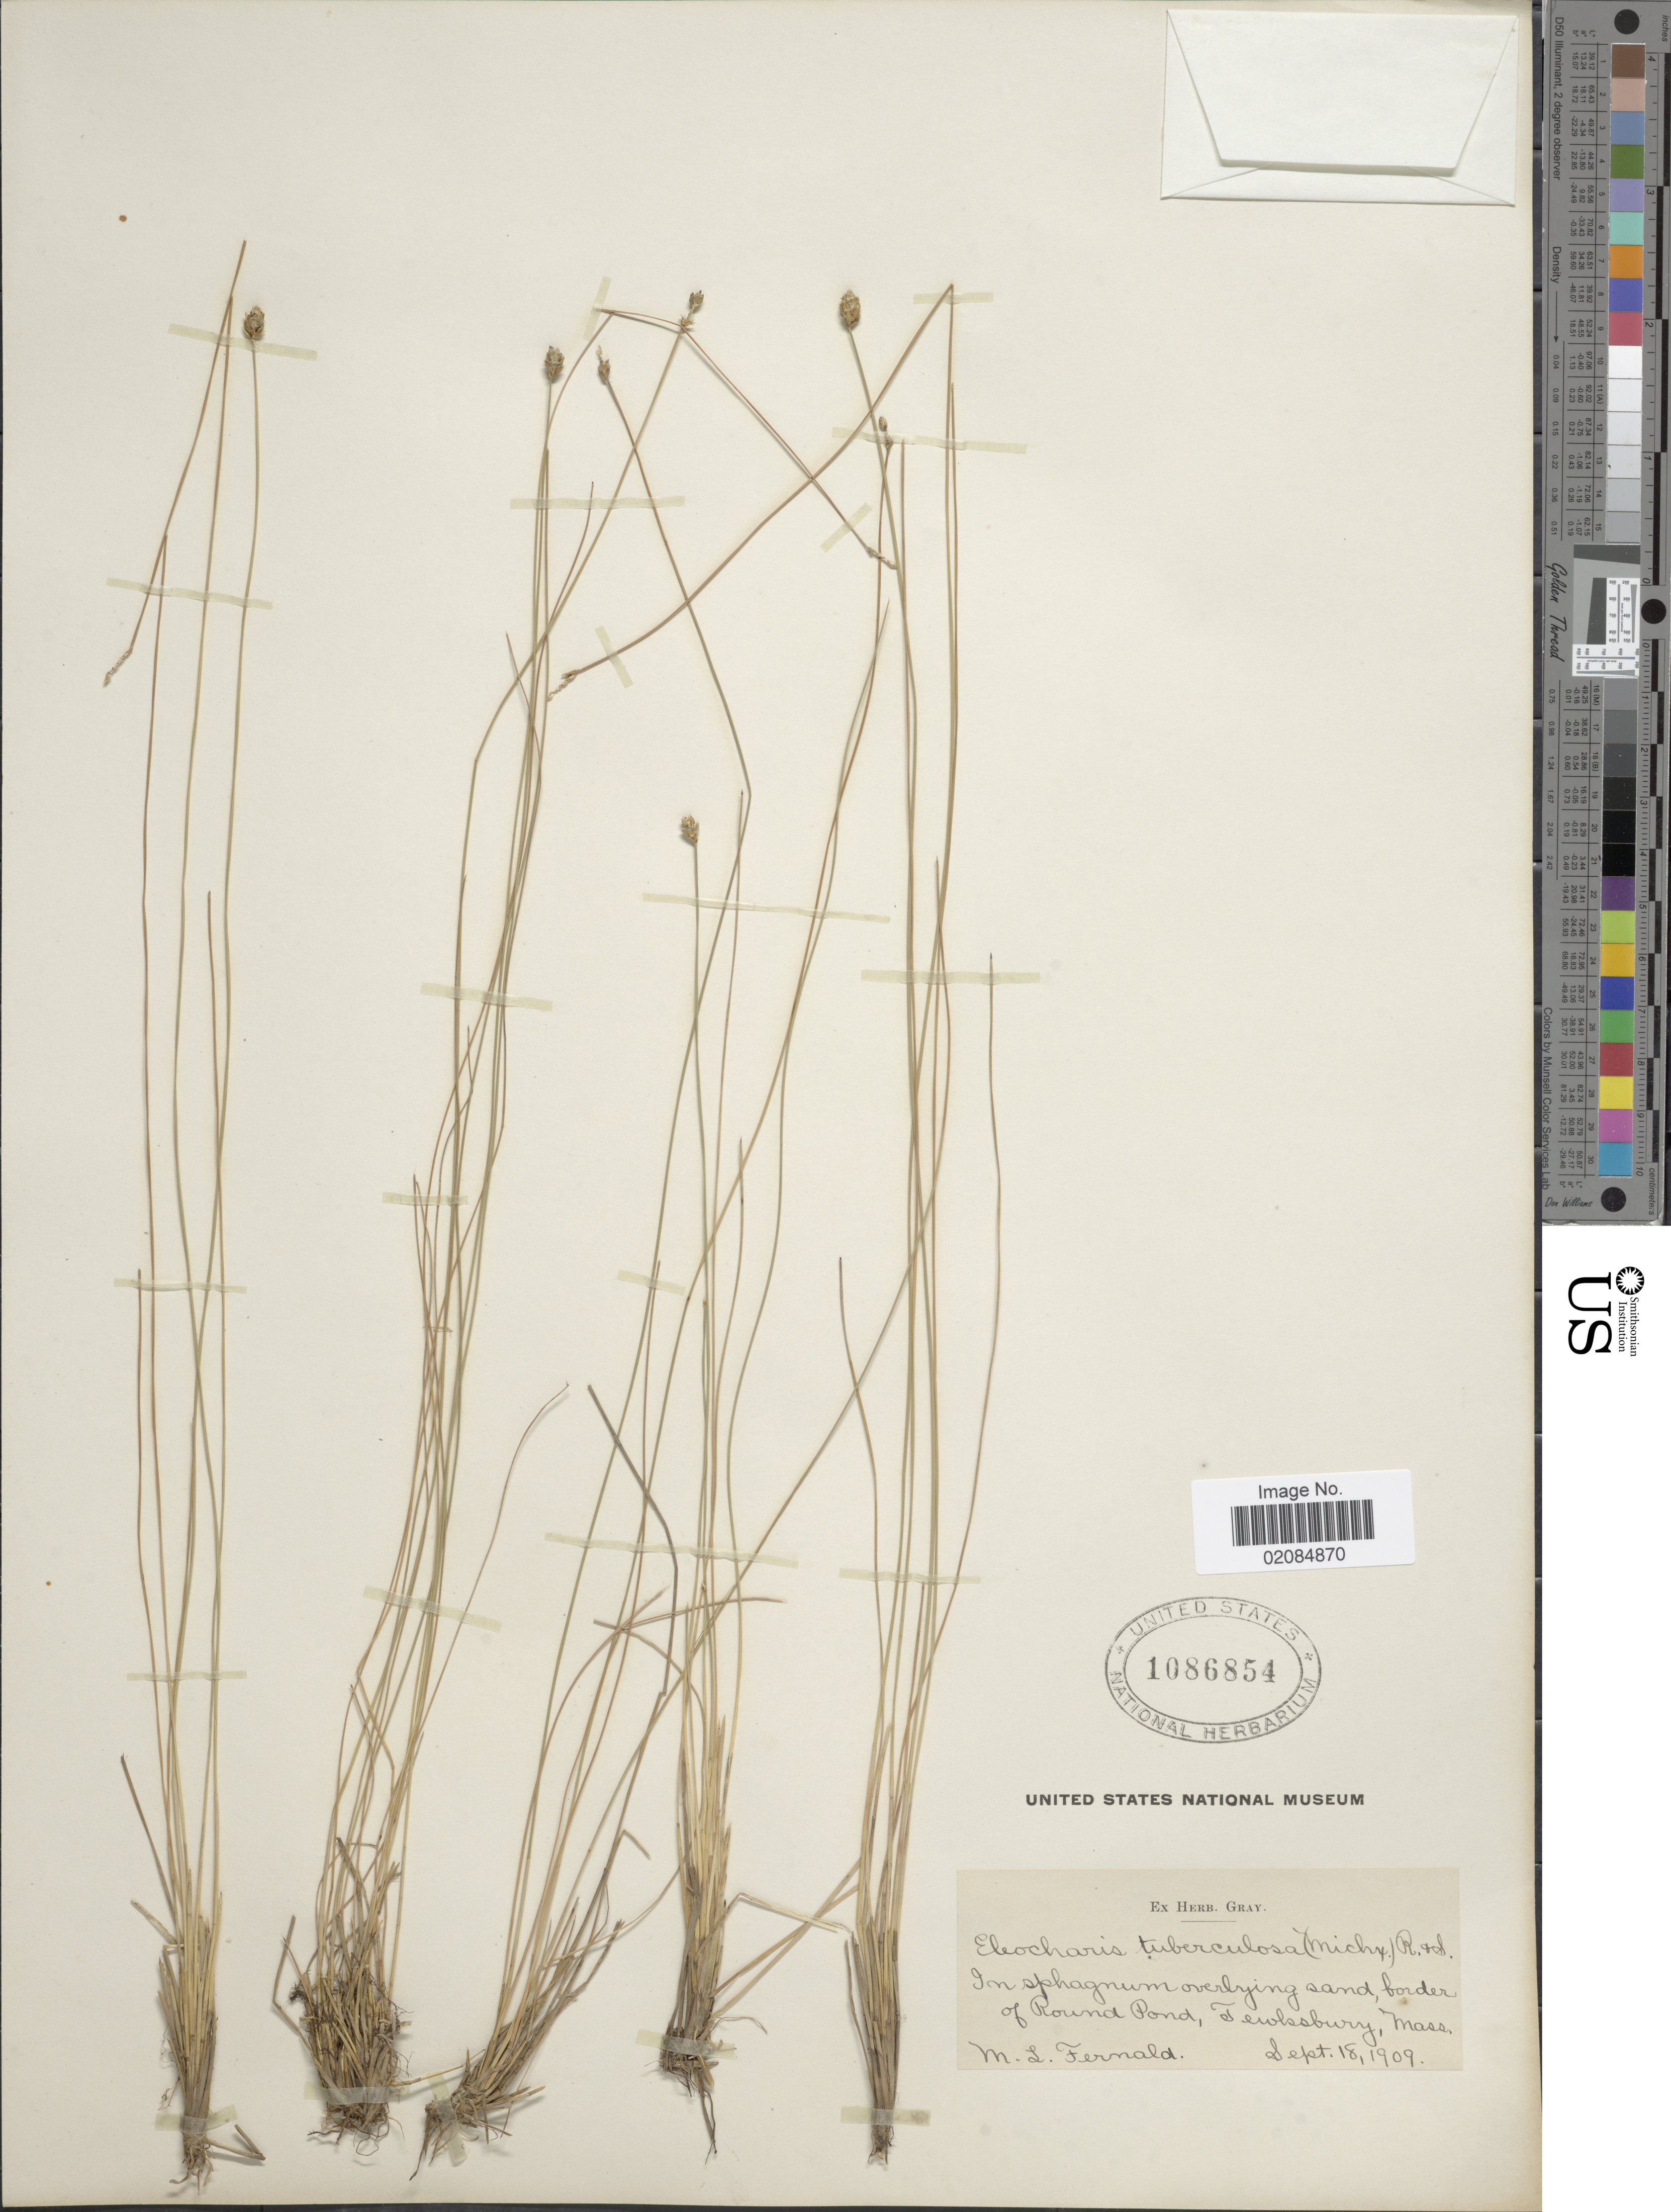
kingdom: Plantae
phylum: Tracheophyta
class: Liliopsida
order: Poales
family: Cyperaceae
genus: Eleocharis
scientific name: Eleocharis tuberculosa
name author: (Michx.) Roem. & Schult.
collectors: M. L. Fernald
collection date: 1909-09-18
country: United States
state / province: Massachusetts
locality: Border of Round Pond, Tewksbury, Mass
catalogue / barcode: US 1086854